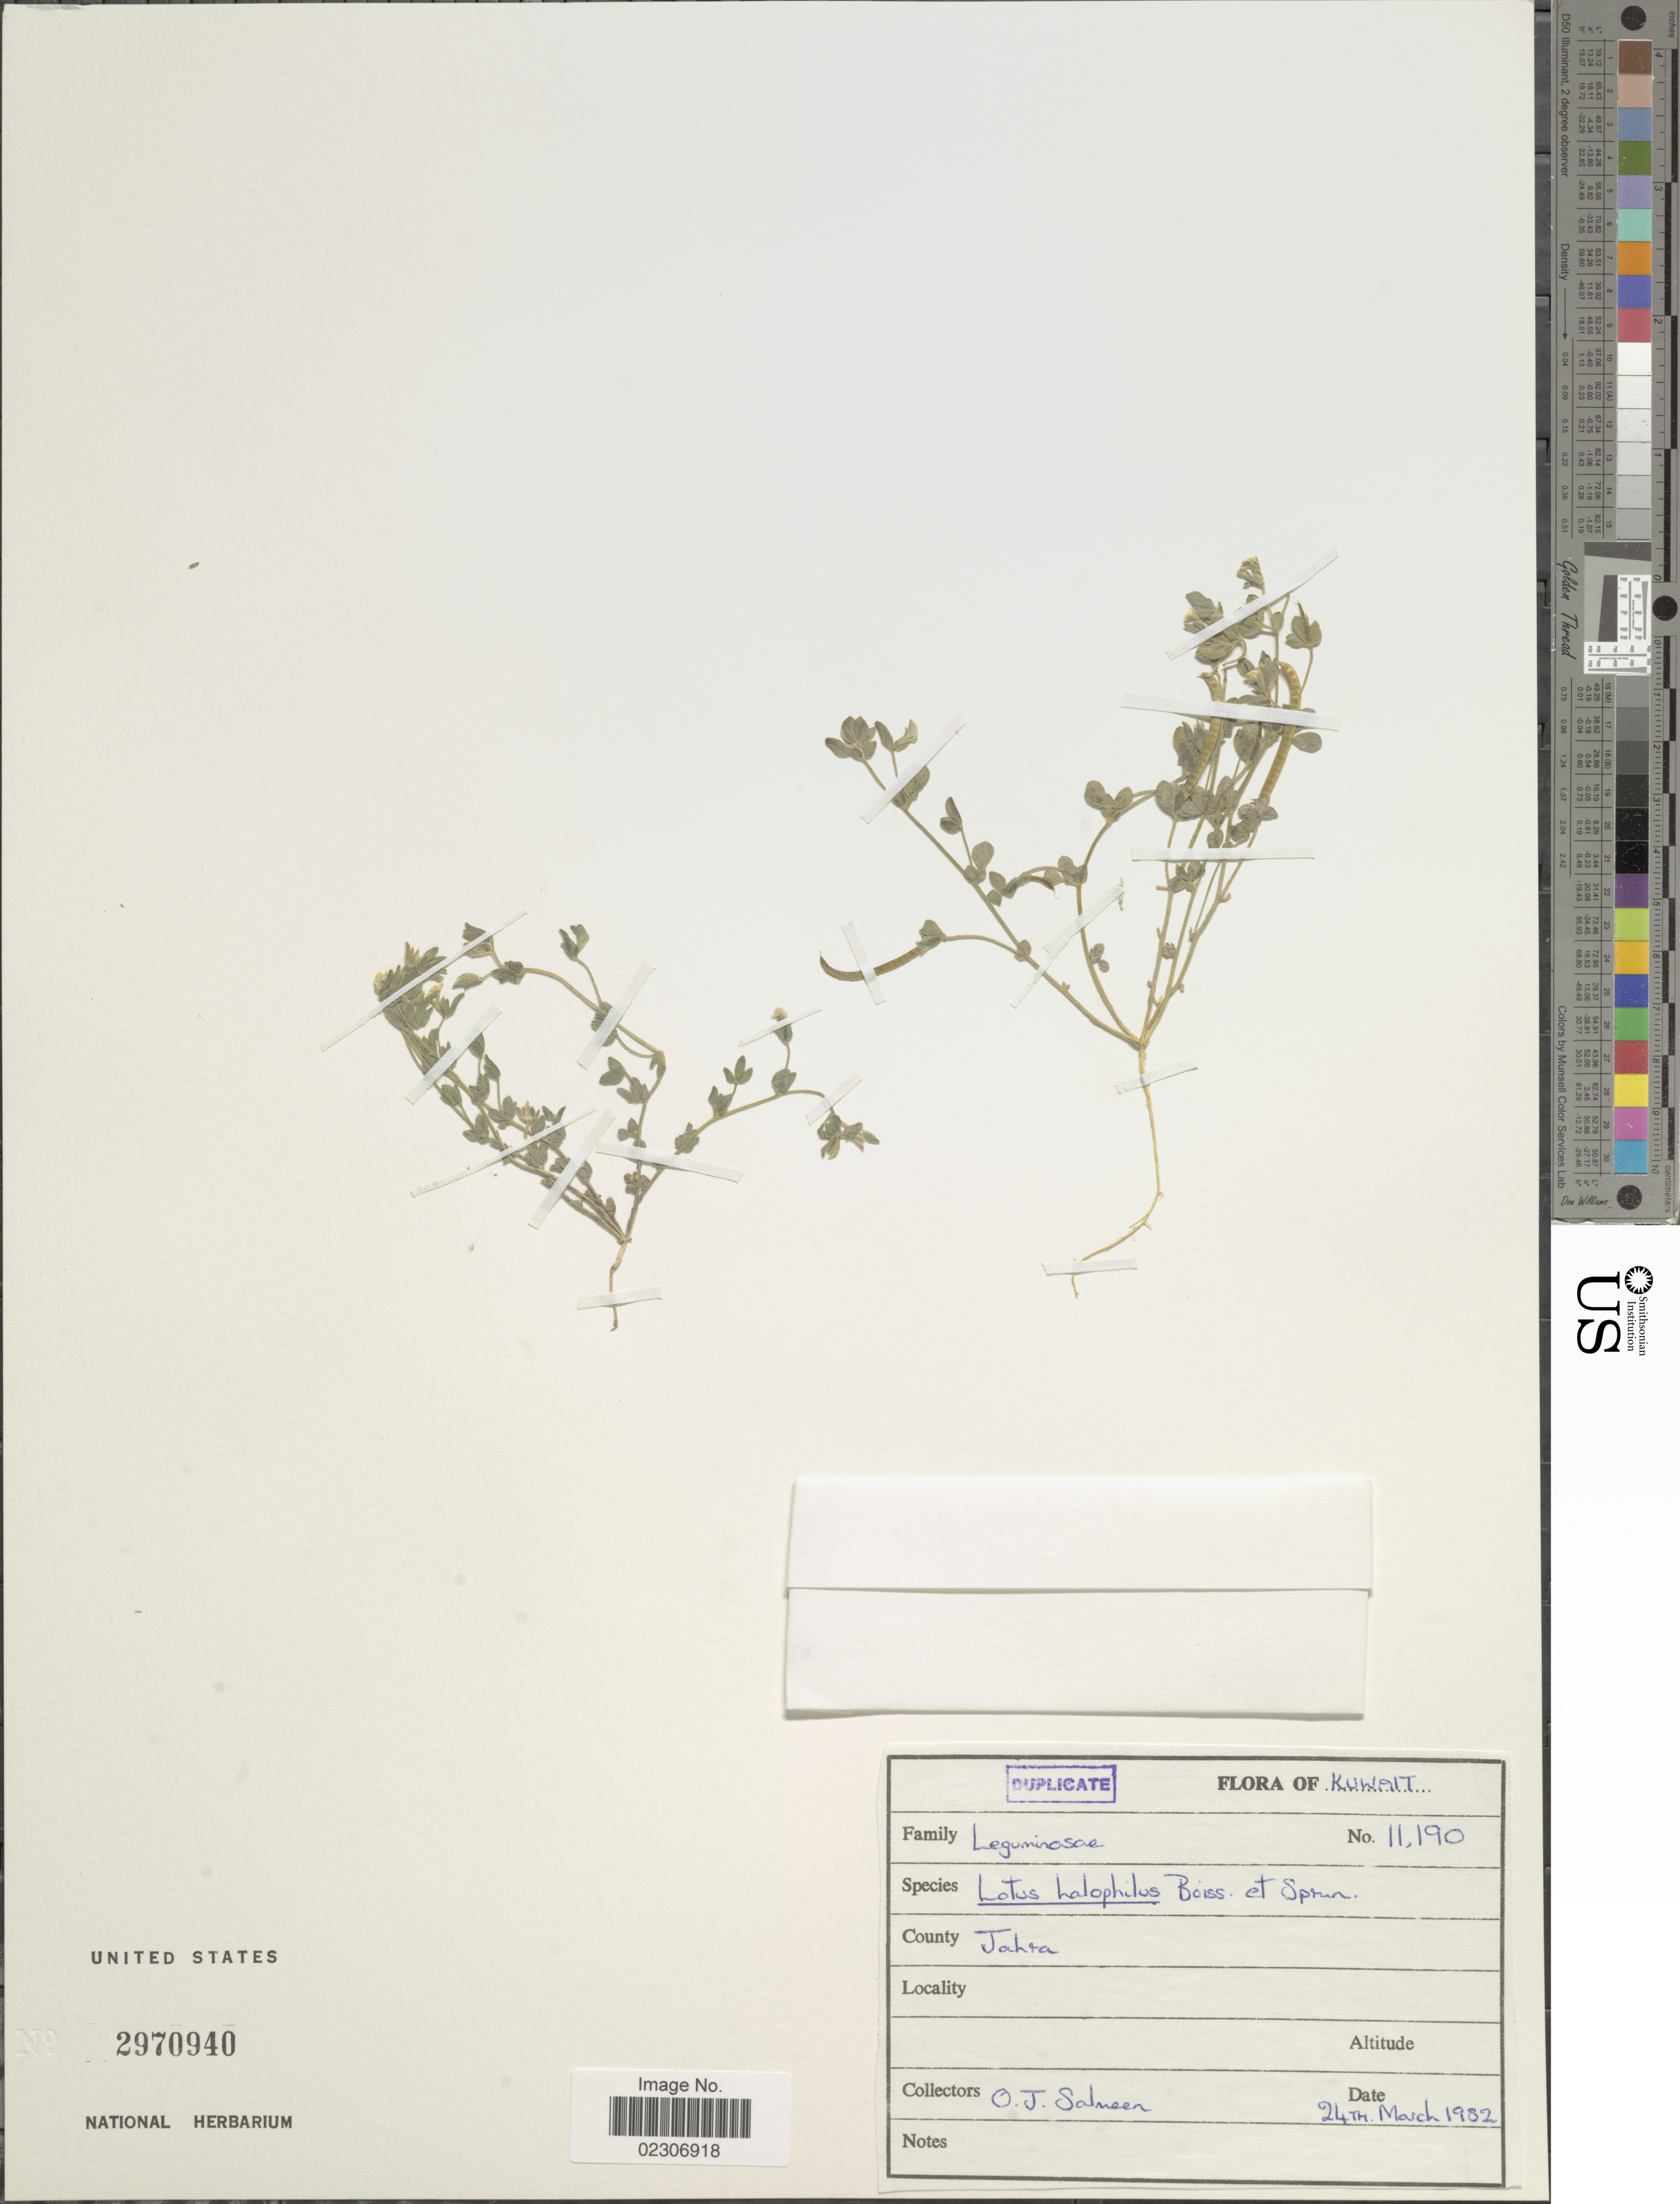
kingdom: Plantae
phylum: Tracheophyta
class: Magnoliopsida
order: Fabales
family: Fabaceae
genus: Lotus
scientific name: Lotus halophilus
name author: Boiss. & Spruner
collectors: O. Salmeen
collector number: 11190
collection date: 1932-03-24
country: Kuwait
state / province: Al Jahra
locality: Jahra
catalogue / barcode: US 2970940